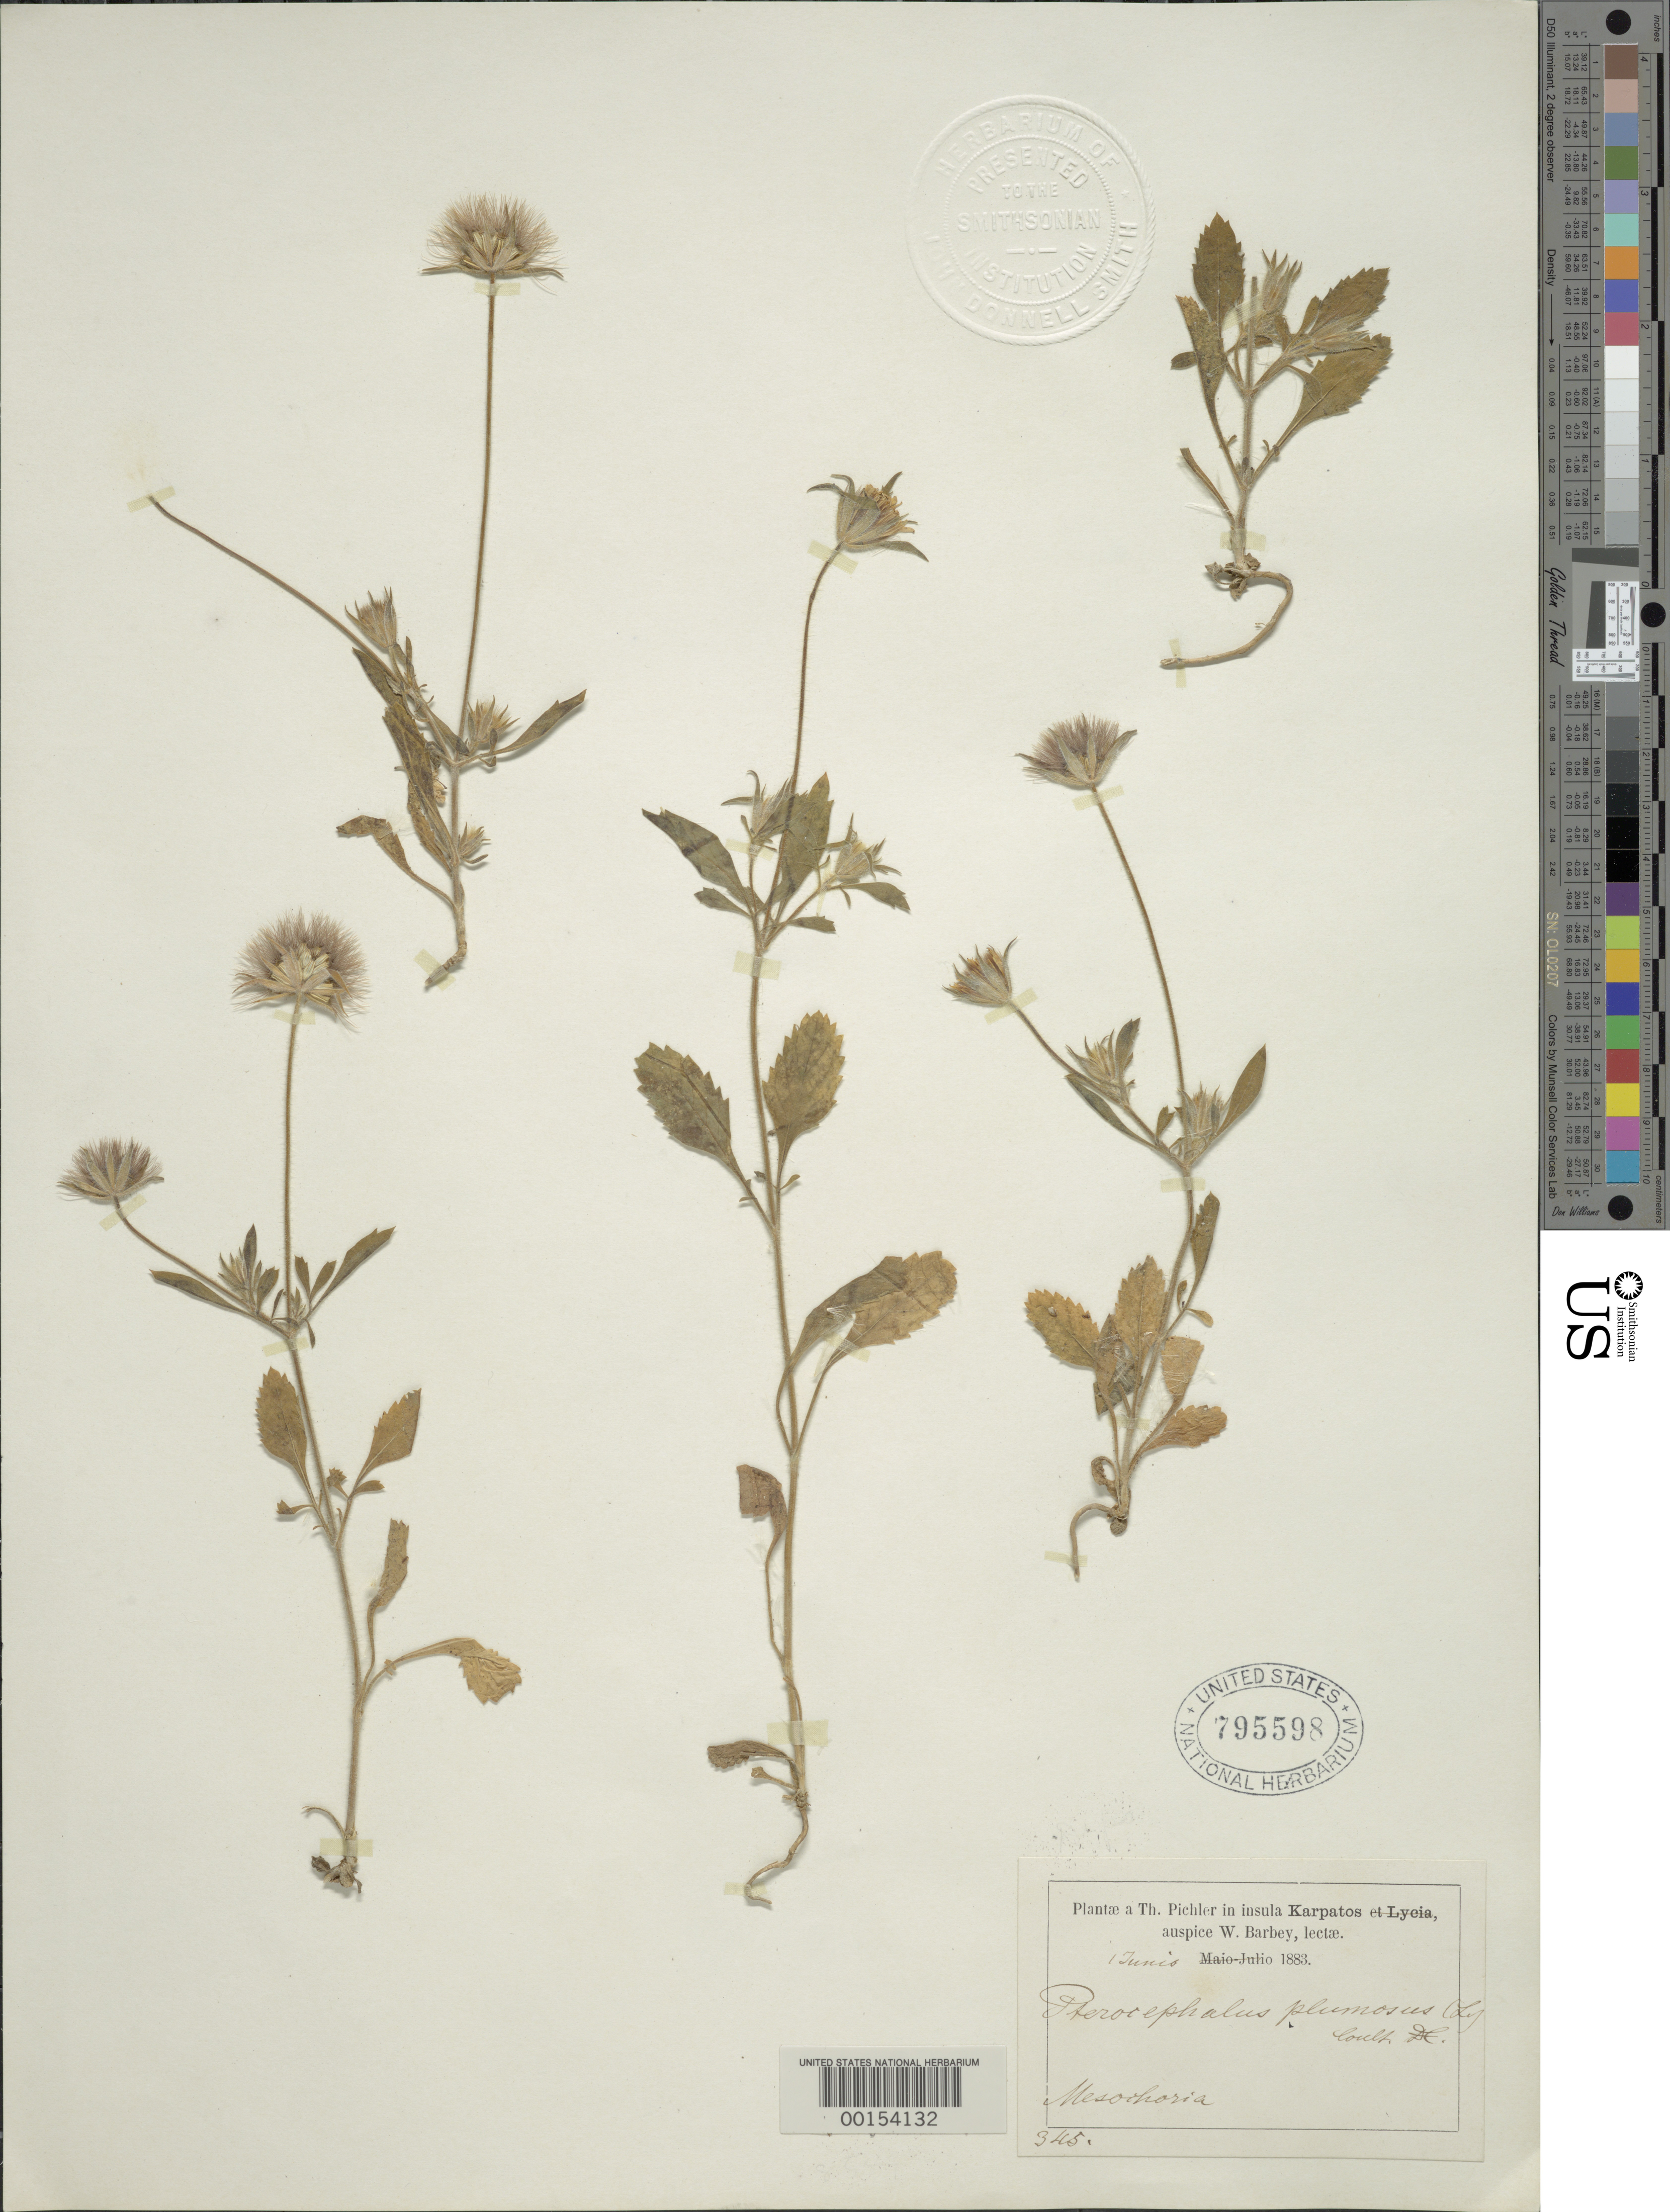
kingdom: Plantae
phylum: Tracheophyta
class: Magnoliopsida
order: Dipsacales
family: Caprifoliaceae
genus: Pterocephalus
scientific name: Pterocephalus plumosus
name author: (L.) Coult.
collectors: W. Barbey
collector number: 345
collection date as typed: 01 Jun 1883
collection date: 1883-06-01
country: Greece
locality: Karpotos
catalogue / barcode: US 795598